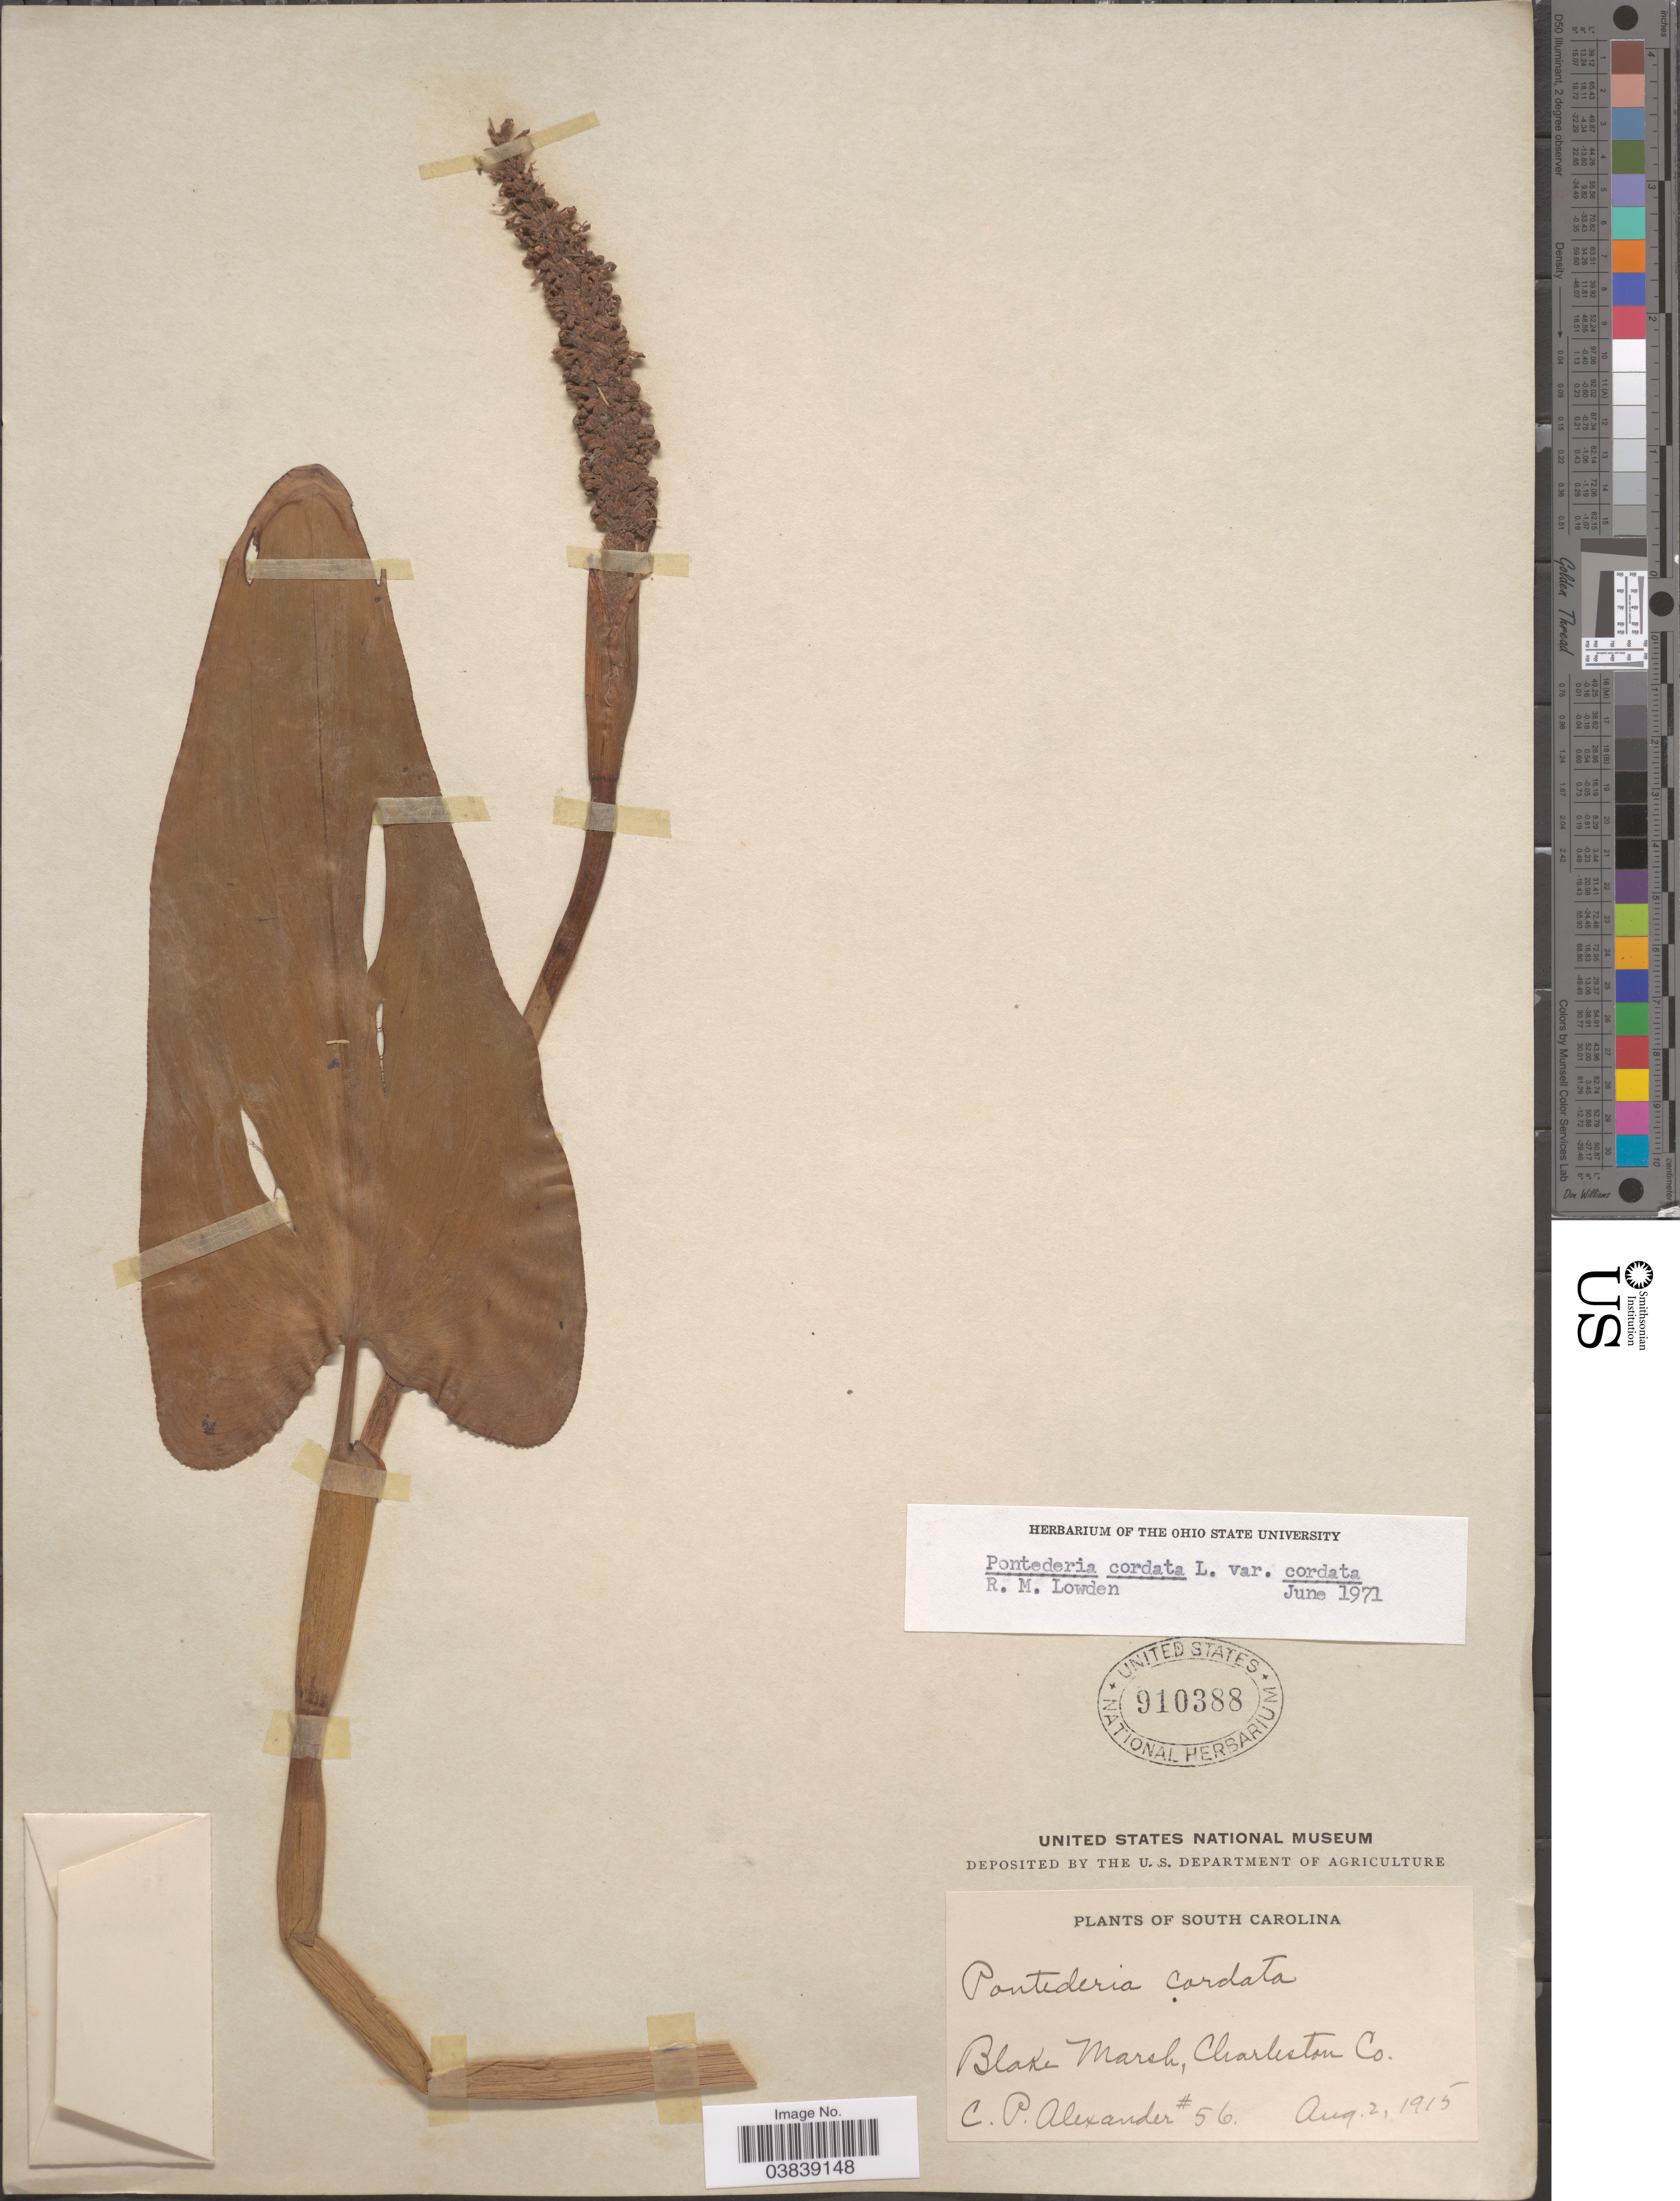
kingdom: Plantae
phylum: Tracheophyta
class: Liliopsida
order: Commelinales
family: Pontederiaceae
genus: Pontederia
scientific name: Pontederia cordata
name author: L.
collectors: C. P. Alexander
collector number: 56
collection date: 1915-08-02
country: United States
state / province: South Carolina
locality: Blake Marsh, Charleston Co.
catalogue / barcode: US 910388